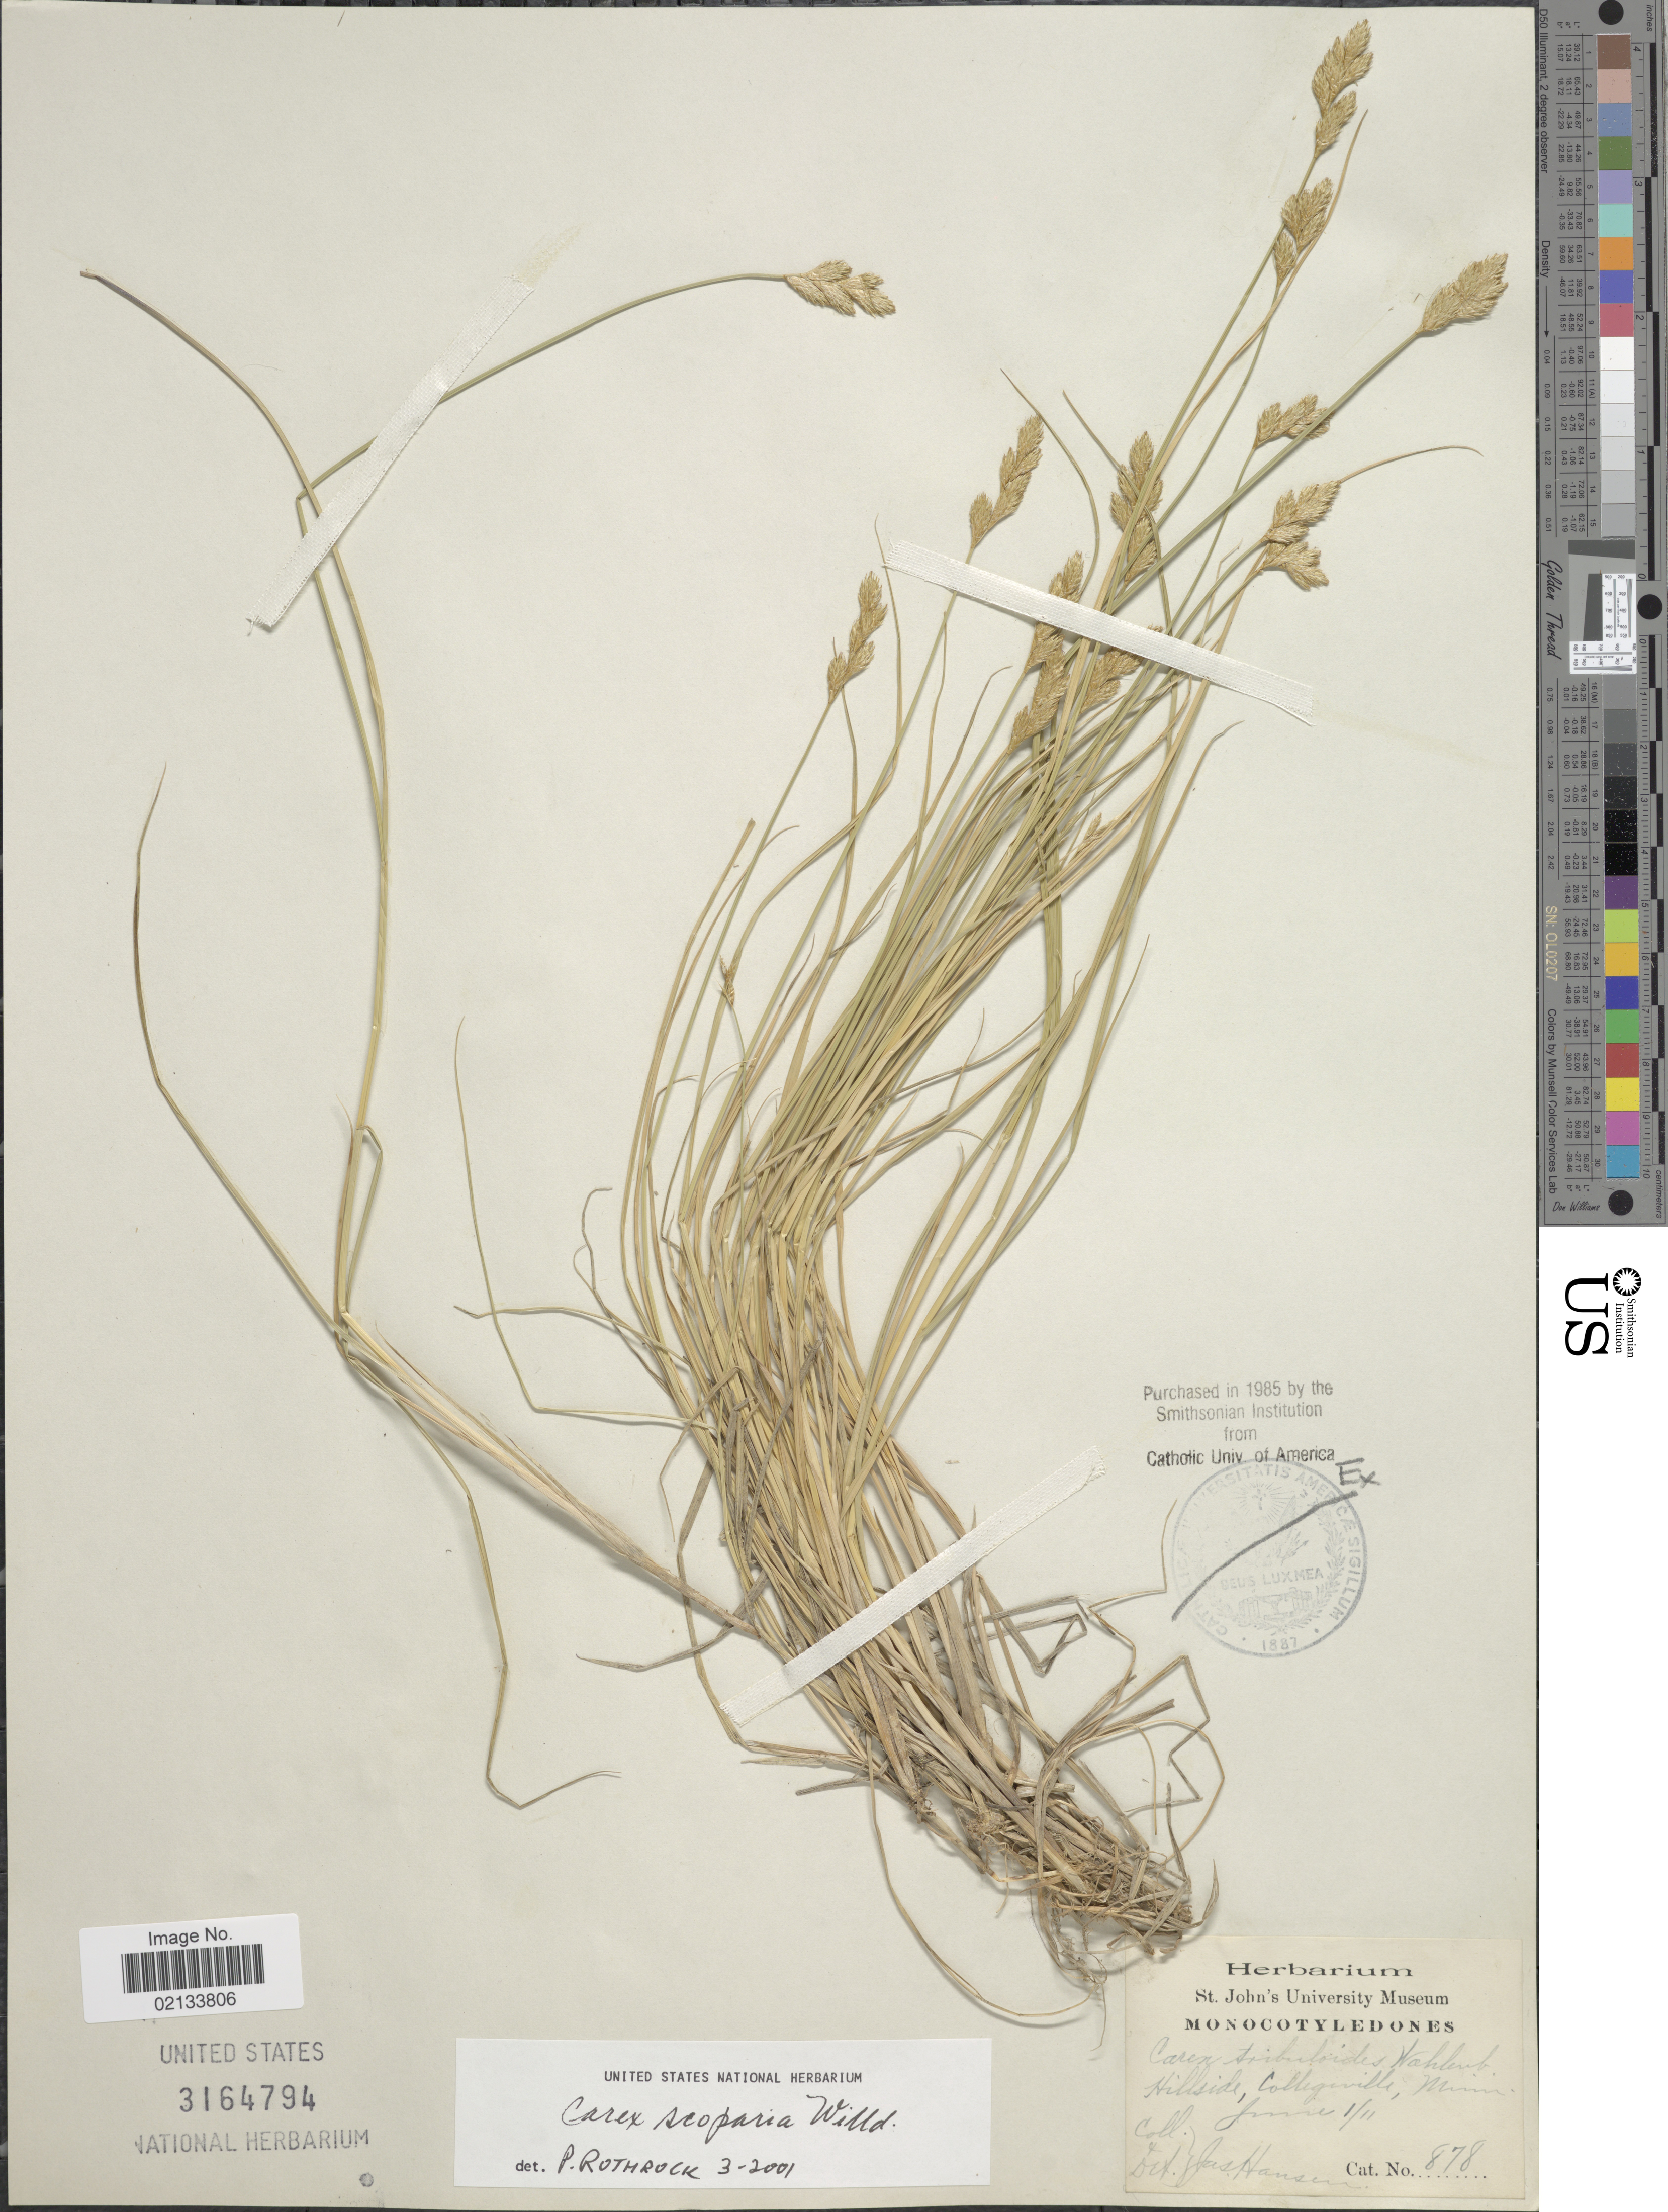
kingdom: Plantae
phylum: Tracheophyta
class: Liliopsida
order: Poales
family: Cyperaceae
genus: Carex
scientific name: Carex scoparia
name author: Schkuhr ex Willd.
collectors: J. Hansen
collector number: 878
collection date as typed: Transcribed d/m/y: 1/6/11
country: United States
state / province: Minnesota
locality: Hillside, Collegeville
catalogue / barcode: US 3164794